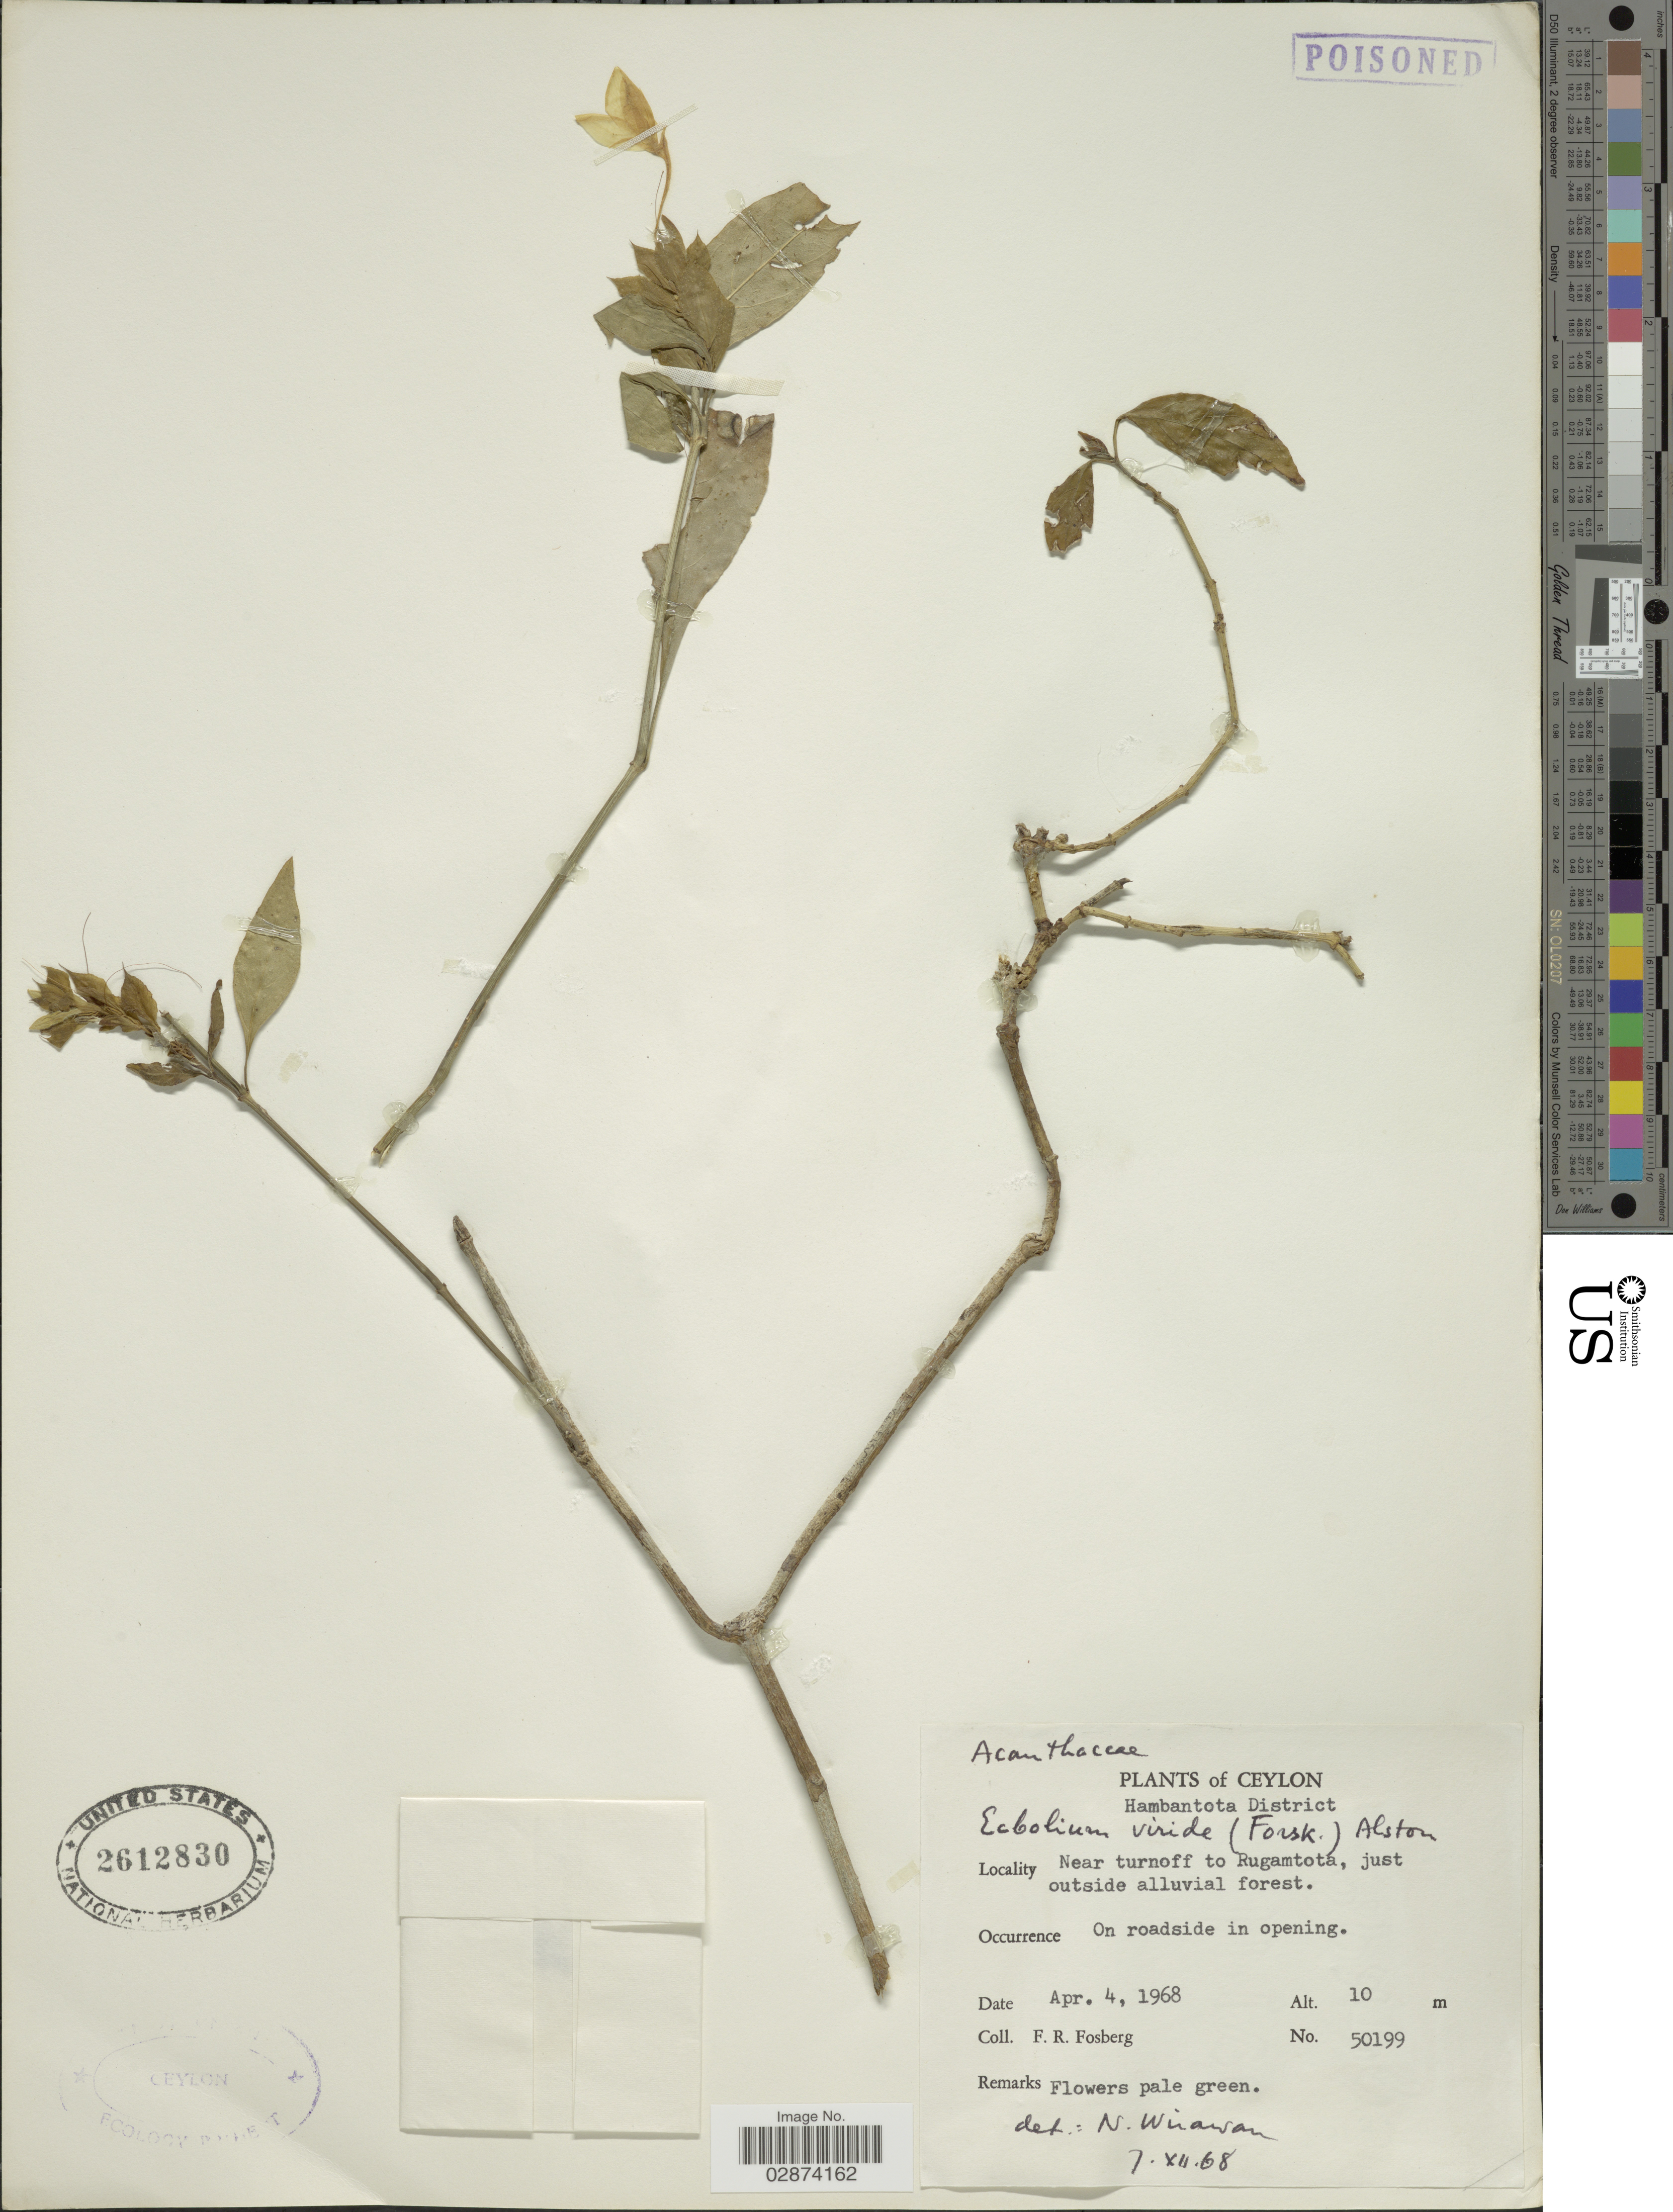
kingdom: Plantae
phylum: Tracheophyta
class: Magnoliopsida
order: Lamiales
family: Acanthaceae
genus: Ecbolium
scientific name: Ecbolium viride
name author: (Forssk.) Alston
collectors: F. R. Fosberg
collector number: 50199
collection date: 1968-04-04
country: Sri Lanka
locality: Ceylon. Hambantota District. Near turnoff to Rugamtota, just outside alluvial forest.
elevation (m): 10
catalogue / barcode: US 2612830